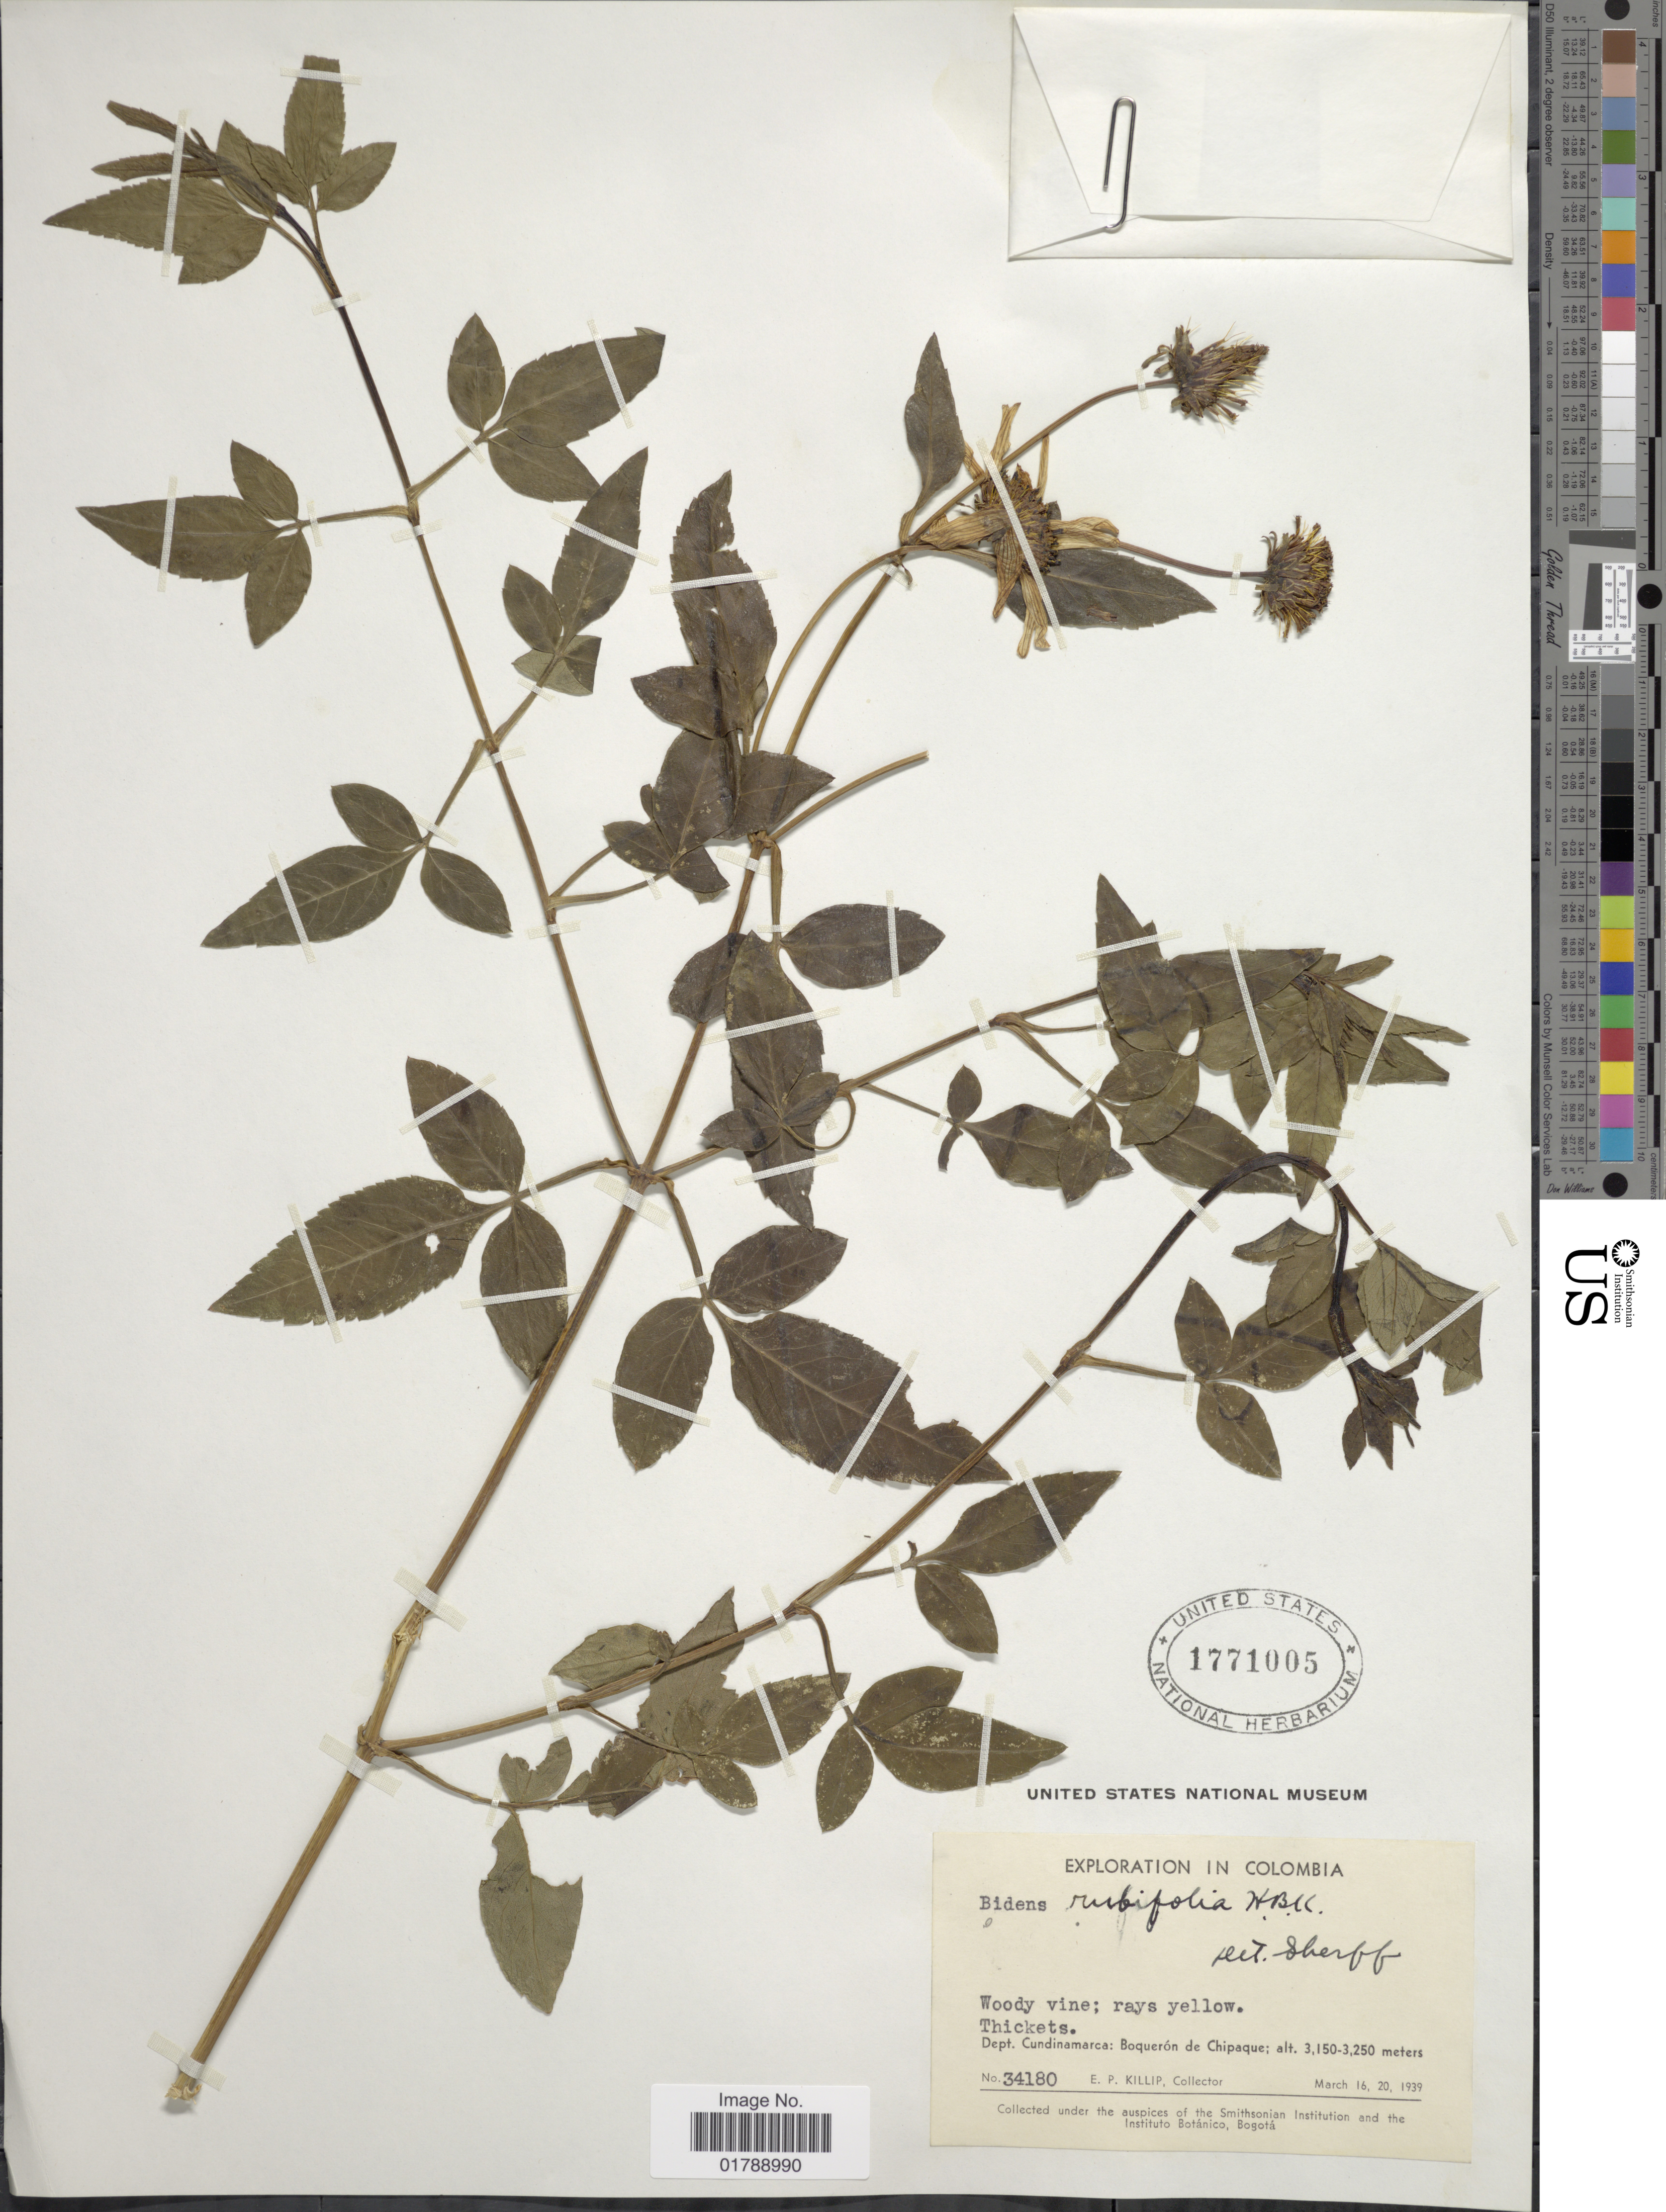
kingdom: Plantae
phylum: Tracheophyta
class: Magnoliopsida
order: Asterales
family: Asteraceae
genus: Bidens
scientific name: Bidens rubifolia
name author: Kunth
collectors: E. P. Killip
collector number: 34180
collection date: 1939-03-16/1939-03-20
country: Colombia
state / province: Cundinamarca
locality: Boquerón de Chipaque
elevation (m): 3150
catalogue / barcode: US 1771005